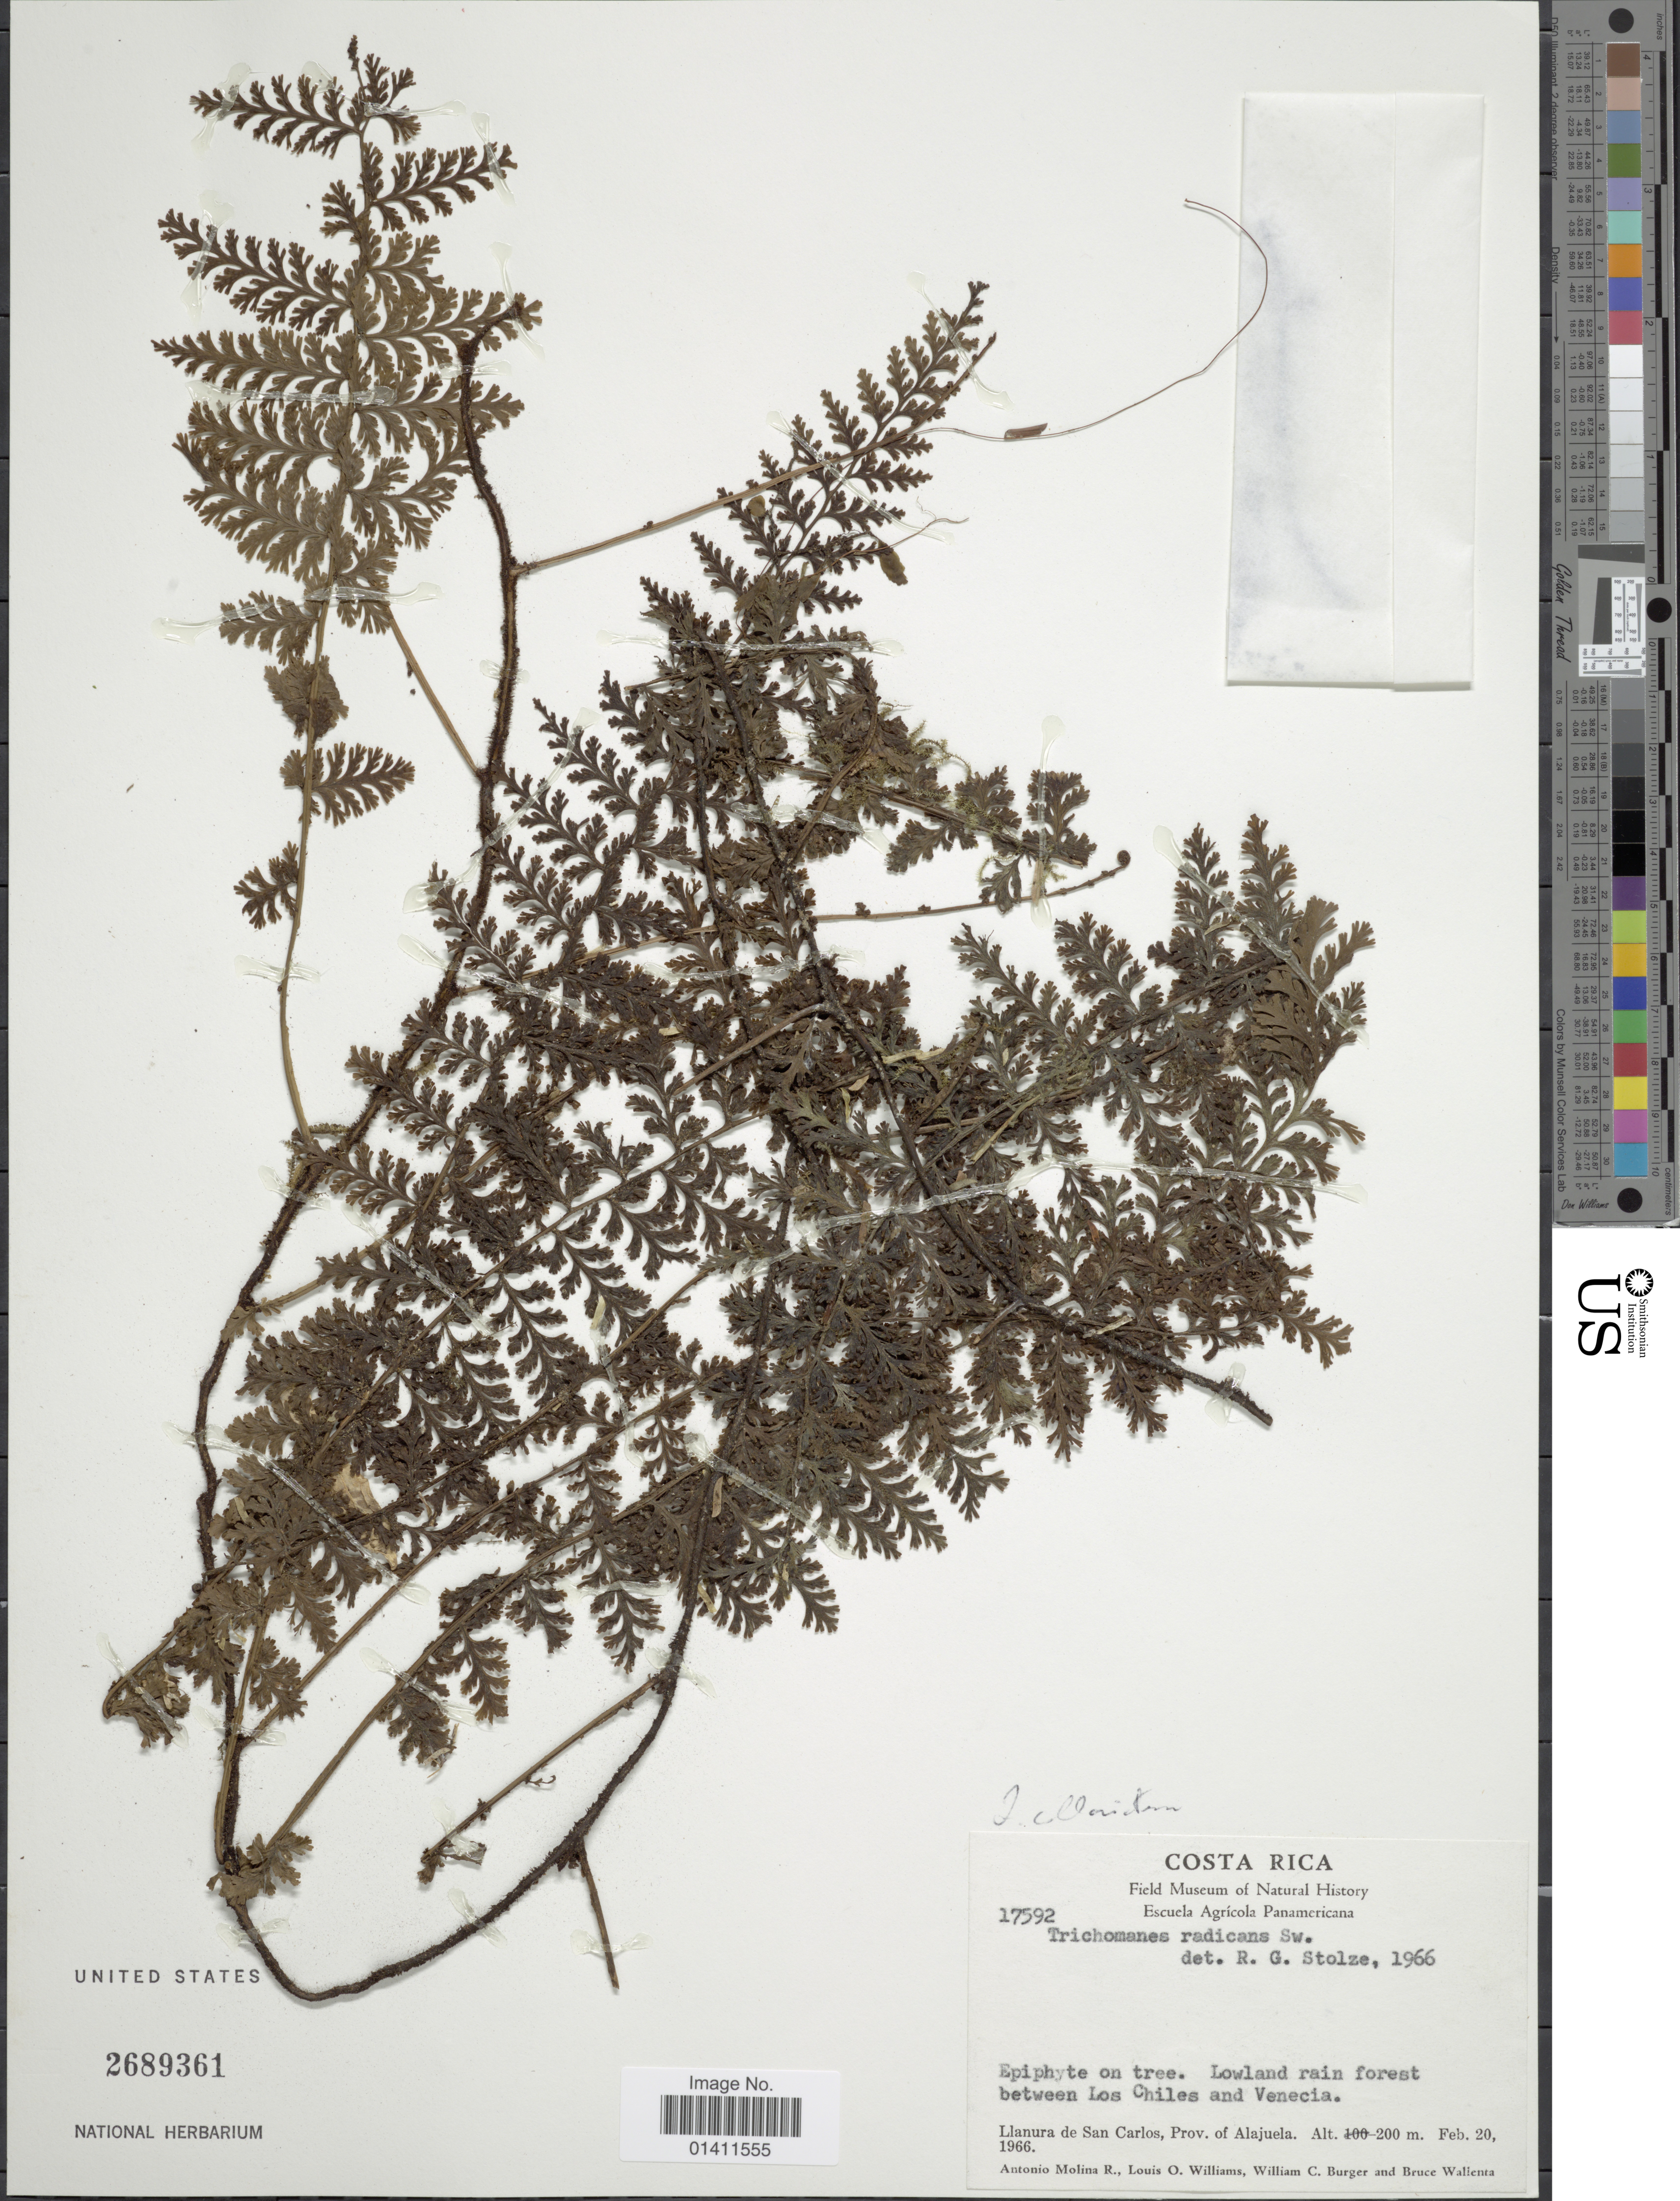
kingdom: Plantae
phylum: Tracheophyta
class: Polypodiopsida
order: Hymenophyllales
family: Hymenophyllaceae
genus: Vandenboschia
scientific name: Vandenboschia collariata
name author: (Bosch) Ebihara & K. Iwats.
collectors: A. Molina R., L. O. Williams, W. Burger & B. Wallenta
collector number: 17592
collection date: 1966-02-20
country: Costa Rica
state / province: Alajuela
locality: Llanura de San Carlos, Prov. of Alajuela.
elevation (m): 200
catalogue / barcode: US 2689361